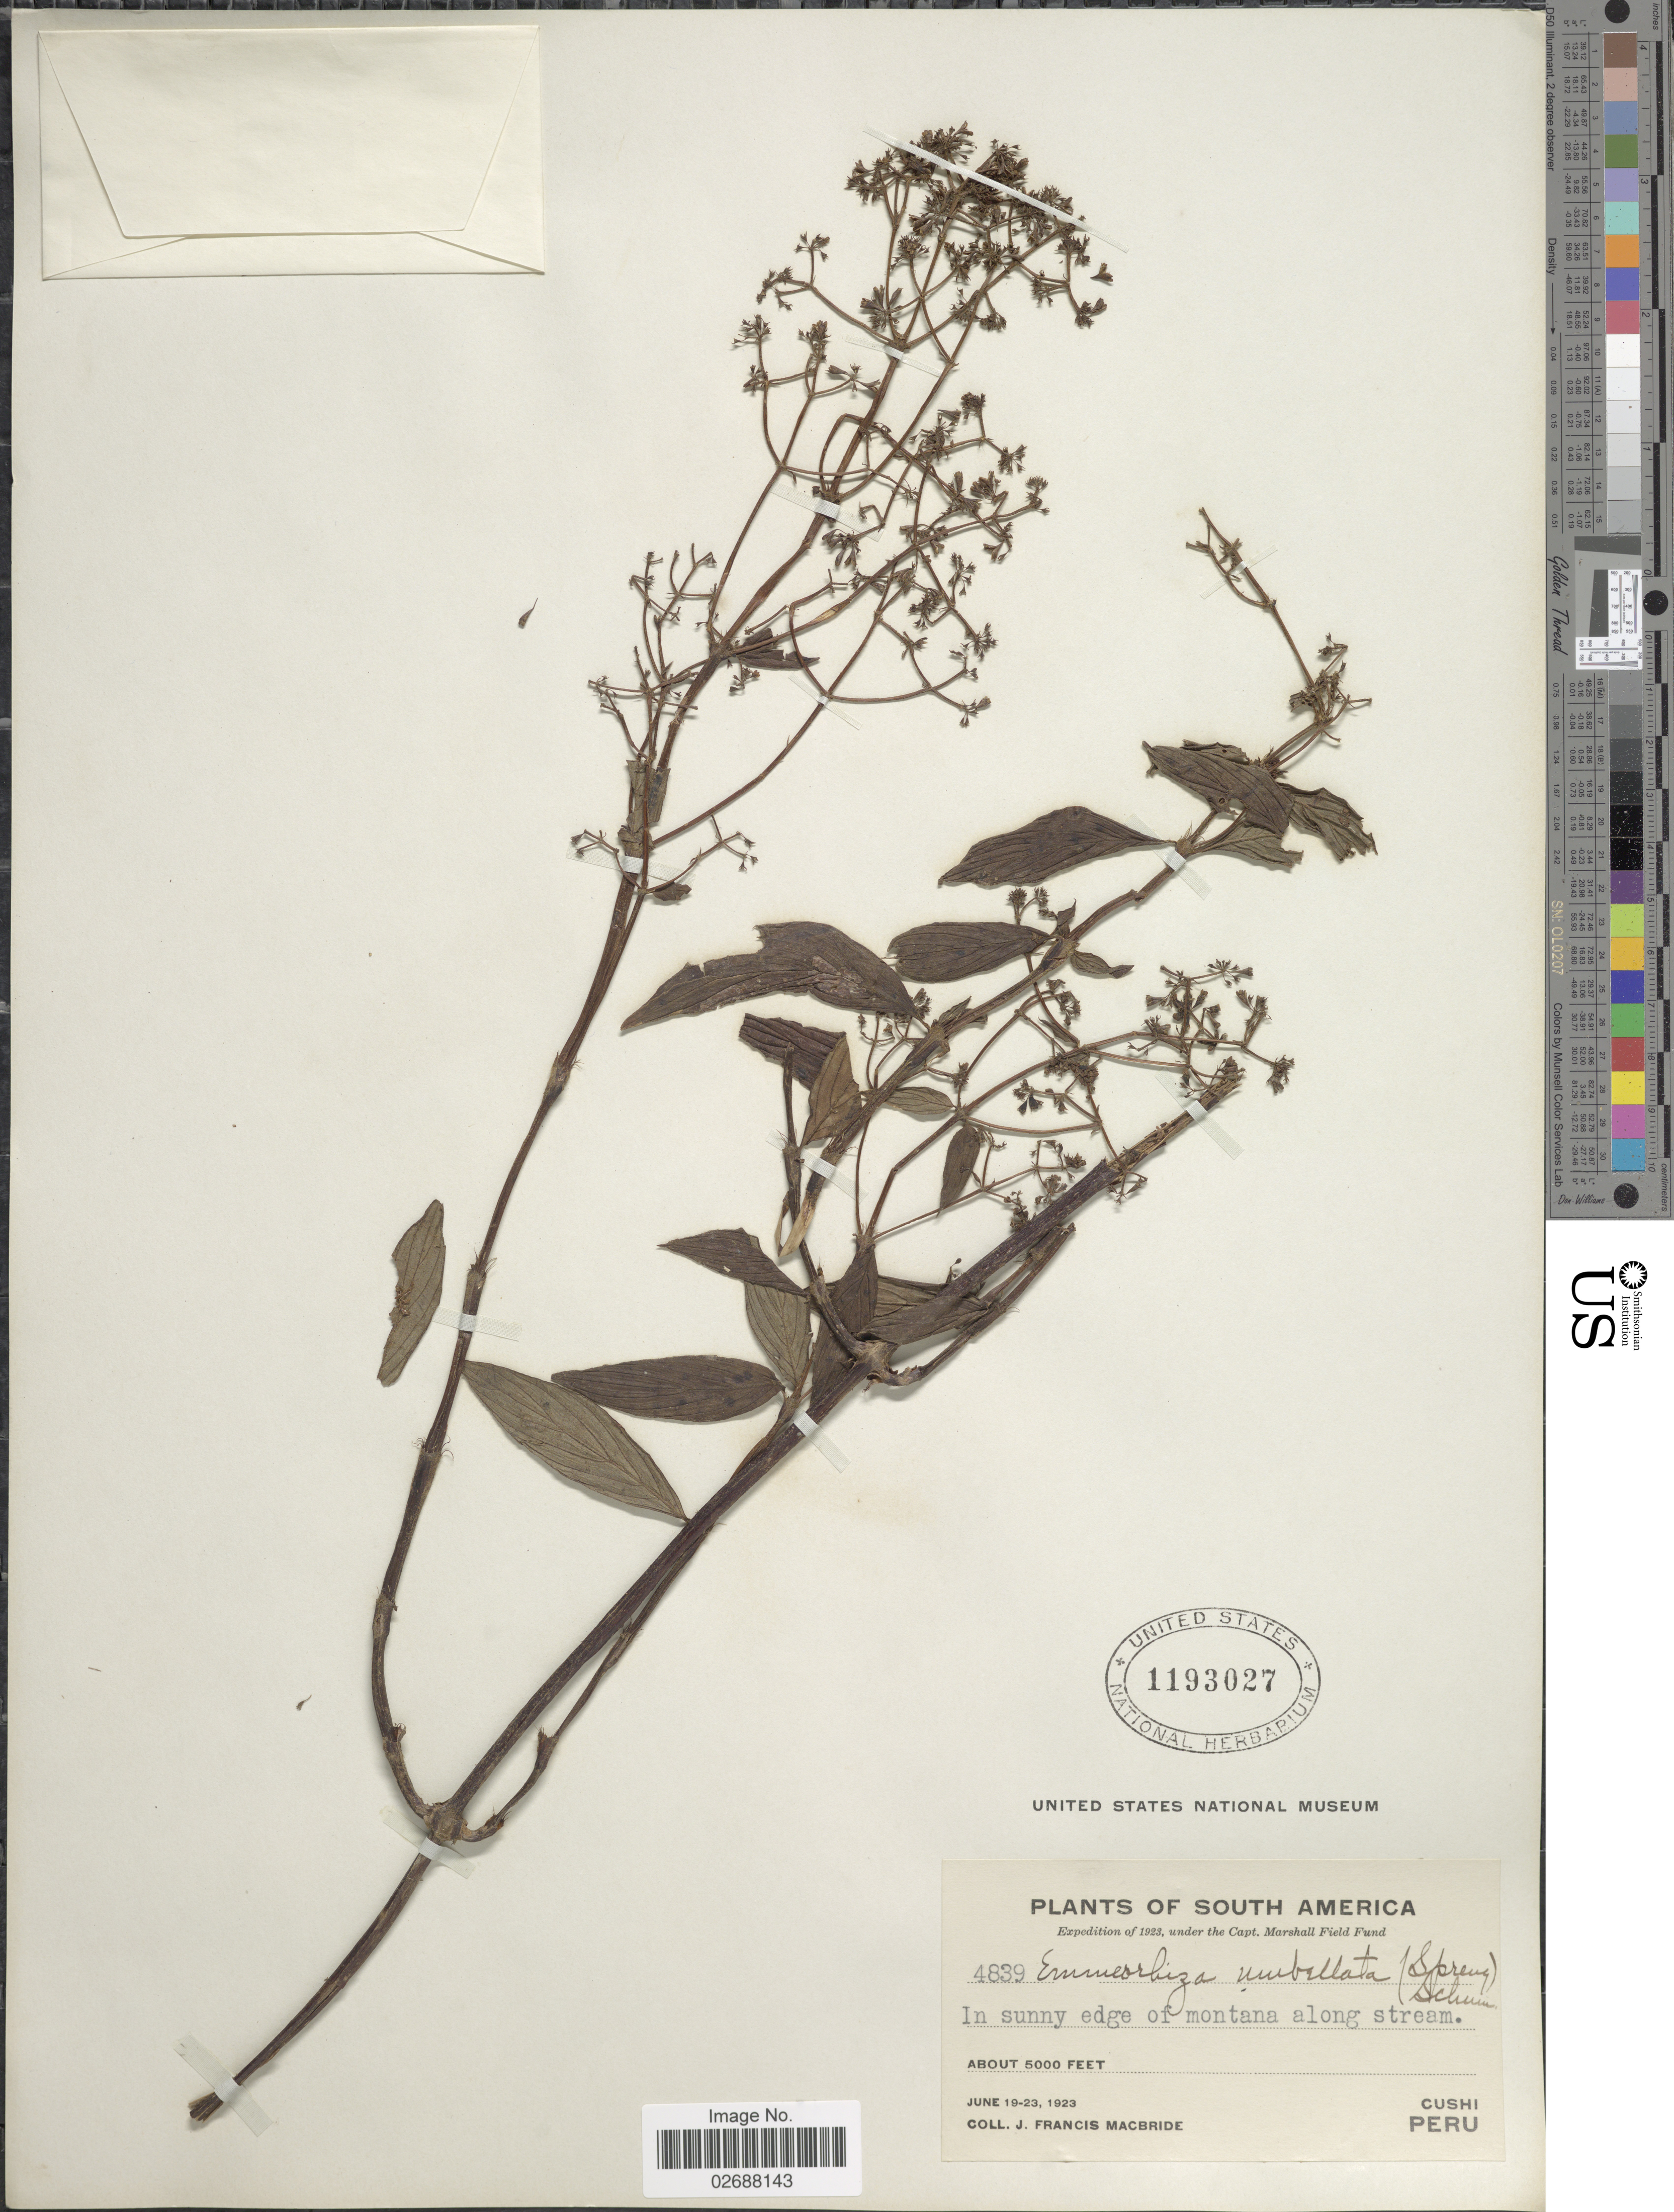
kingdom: Plantae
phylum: Tracheophyta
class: Magnoliopsida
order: Gentianales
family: Rubiaceae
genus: Emmeorhiza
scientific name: Emmeorhiza umbellata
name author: (Spreng.) K. Schum.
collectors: J. F. Macbride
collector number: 4839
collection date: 1923-06-19/1923-06-23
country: Peru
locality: Cushi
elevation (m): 1524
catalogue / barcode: US 1193027